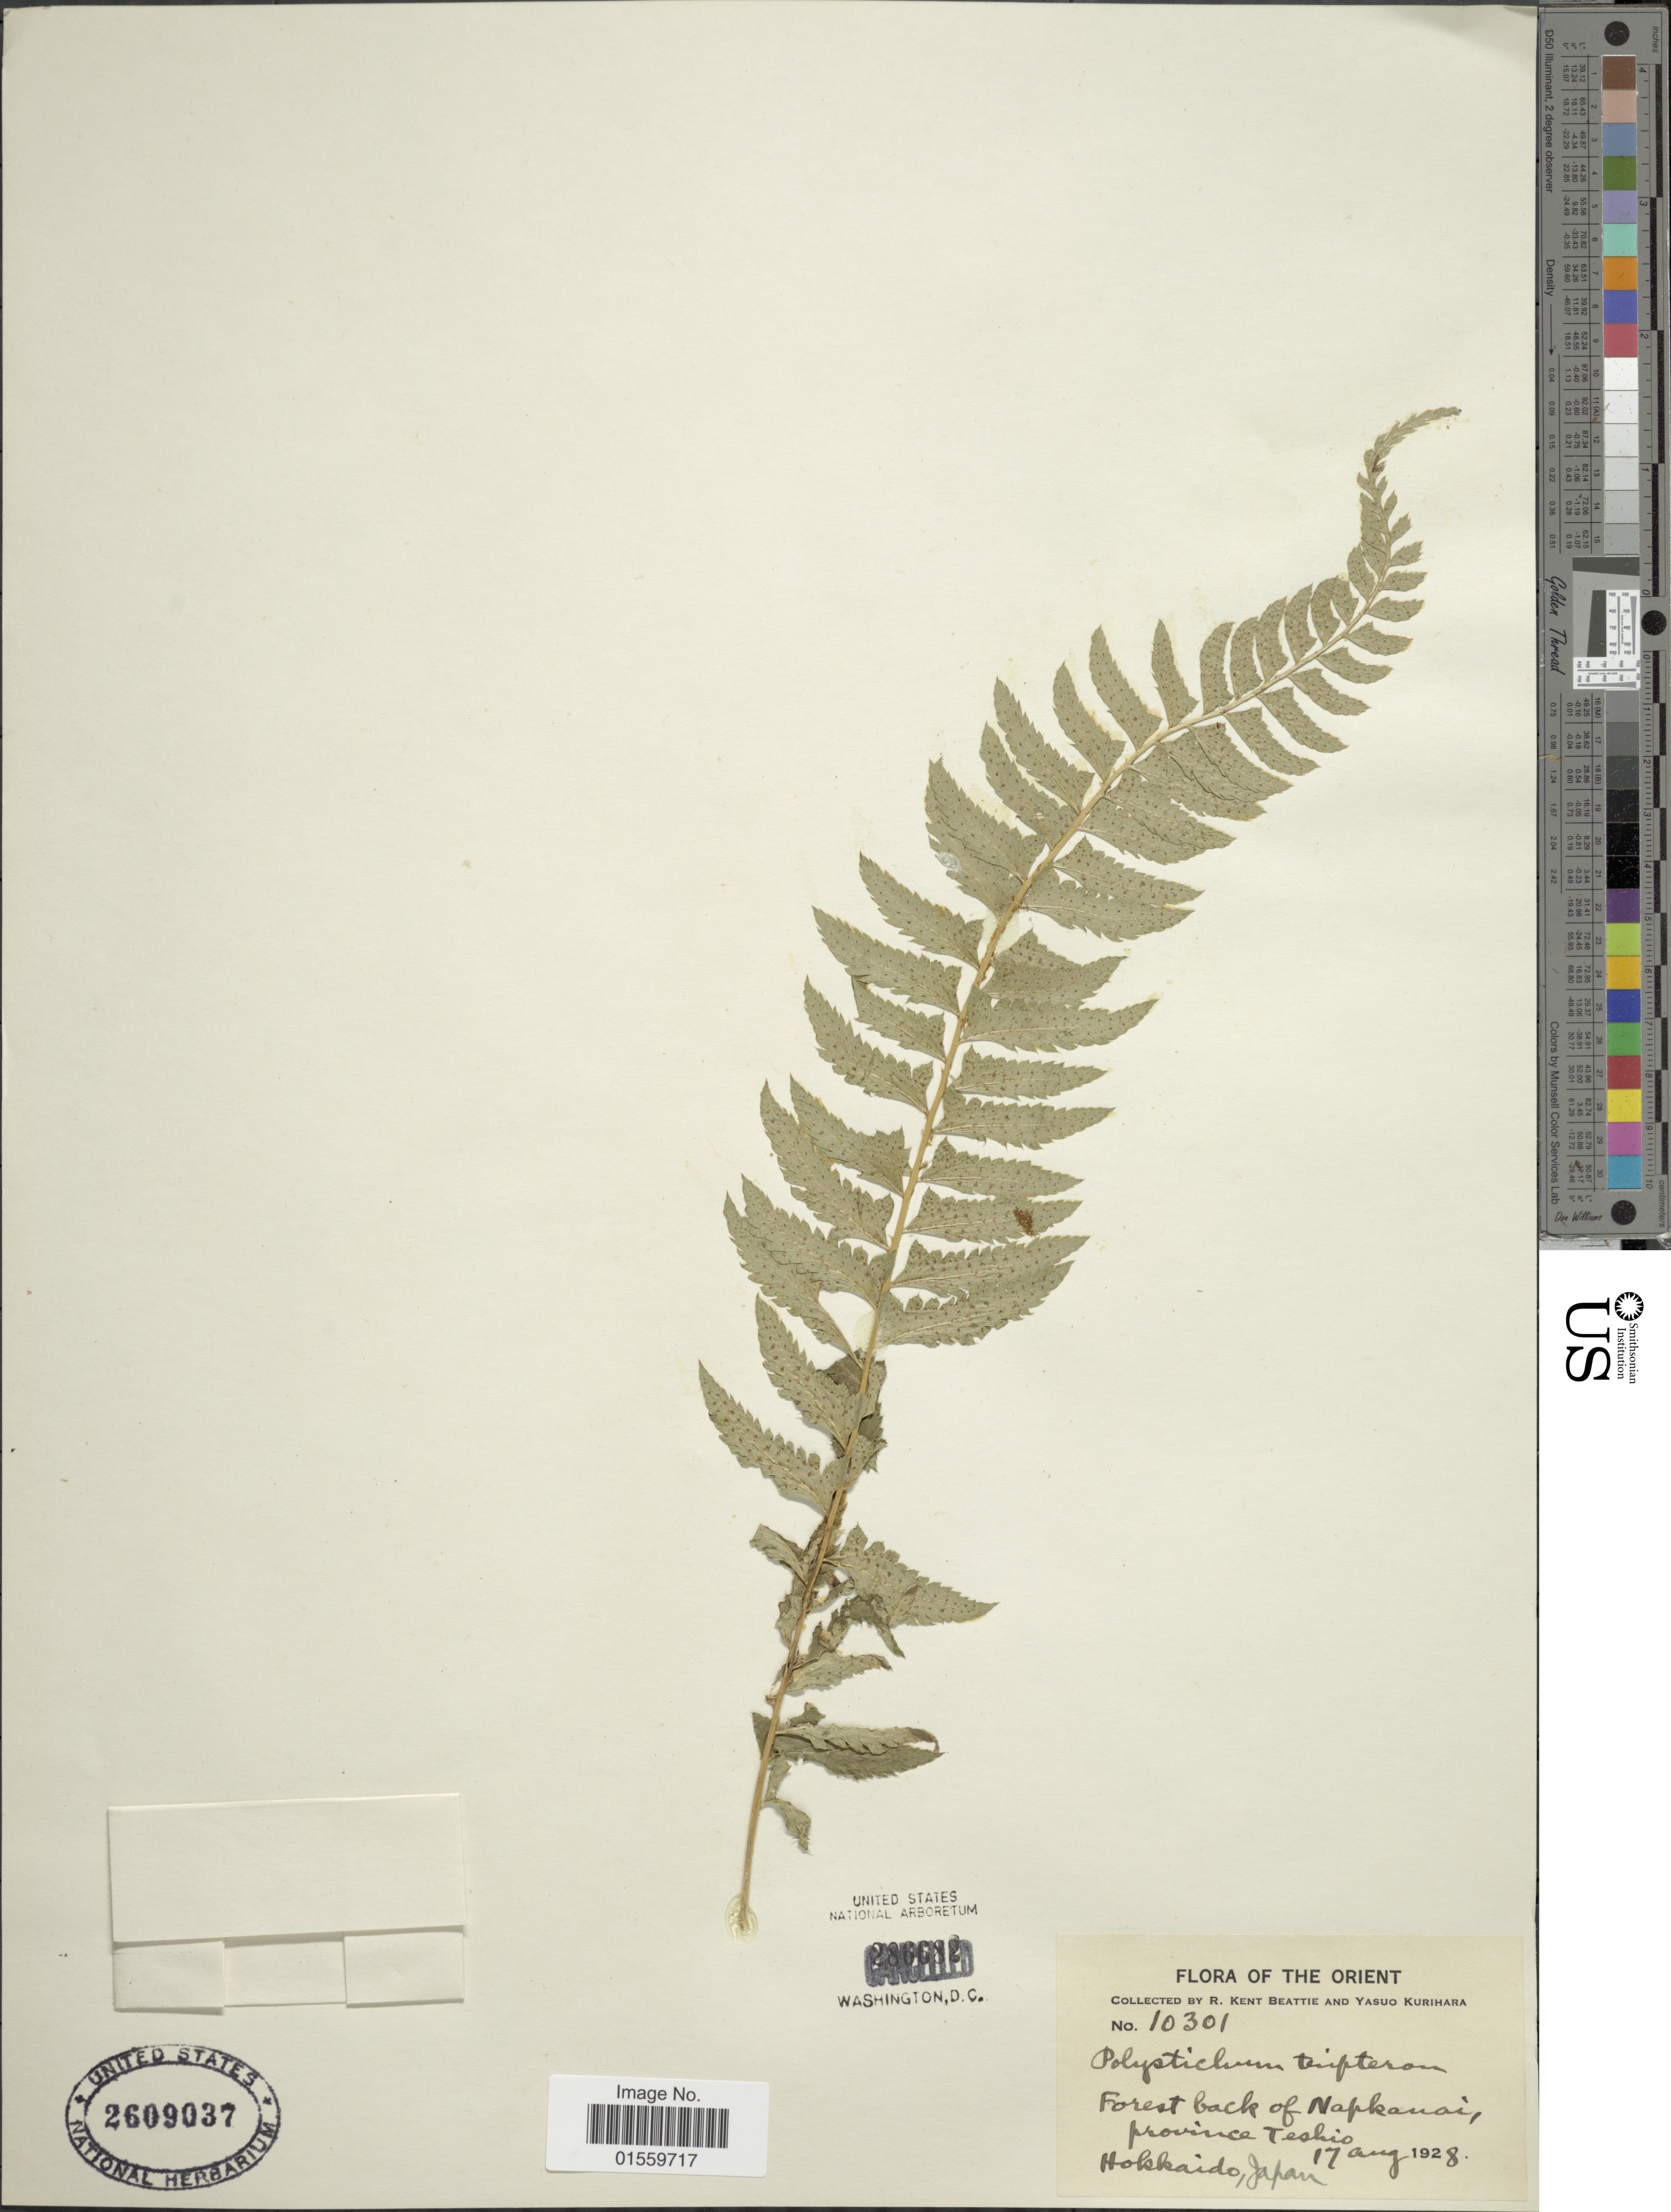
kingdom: Plantae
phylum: Tracheophyta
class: Polypodiopsida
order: Polypodiales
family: Dryopteridaceae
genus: Polystichum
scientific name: Polystichum tripteron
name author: (Kunze) C. Presl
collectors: R. K. Beattie & Y. Kurihara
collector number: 10301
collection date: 1928-08-17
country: Japan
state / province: Hokkaidō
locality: The Orient, Forest back of Napkanai, province Teshio, Hokkaido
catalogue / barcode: US 2609037